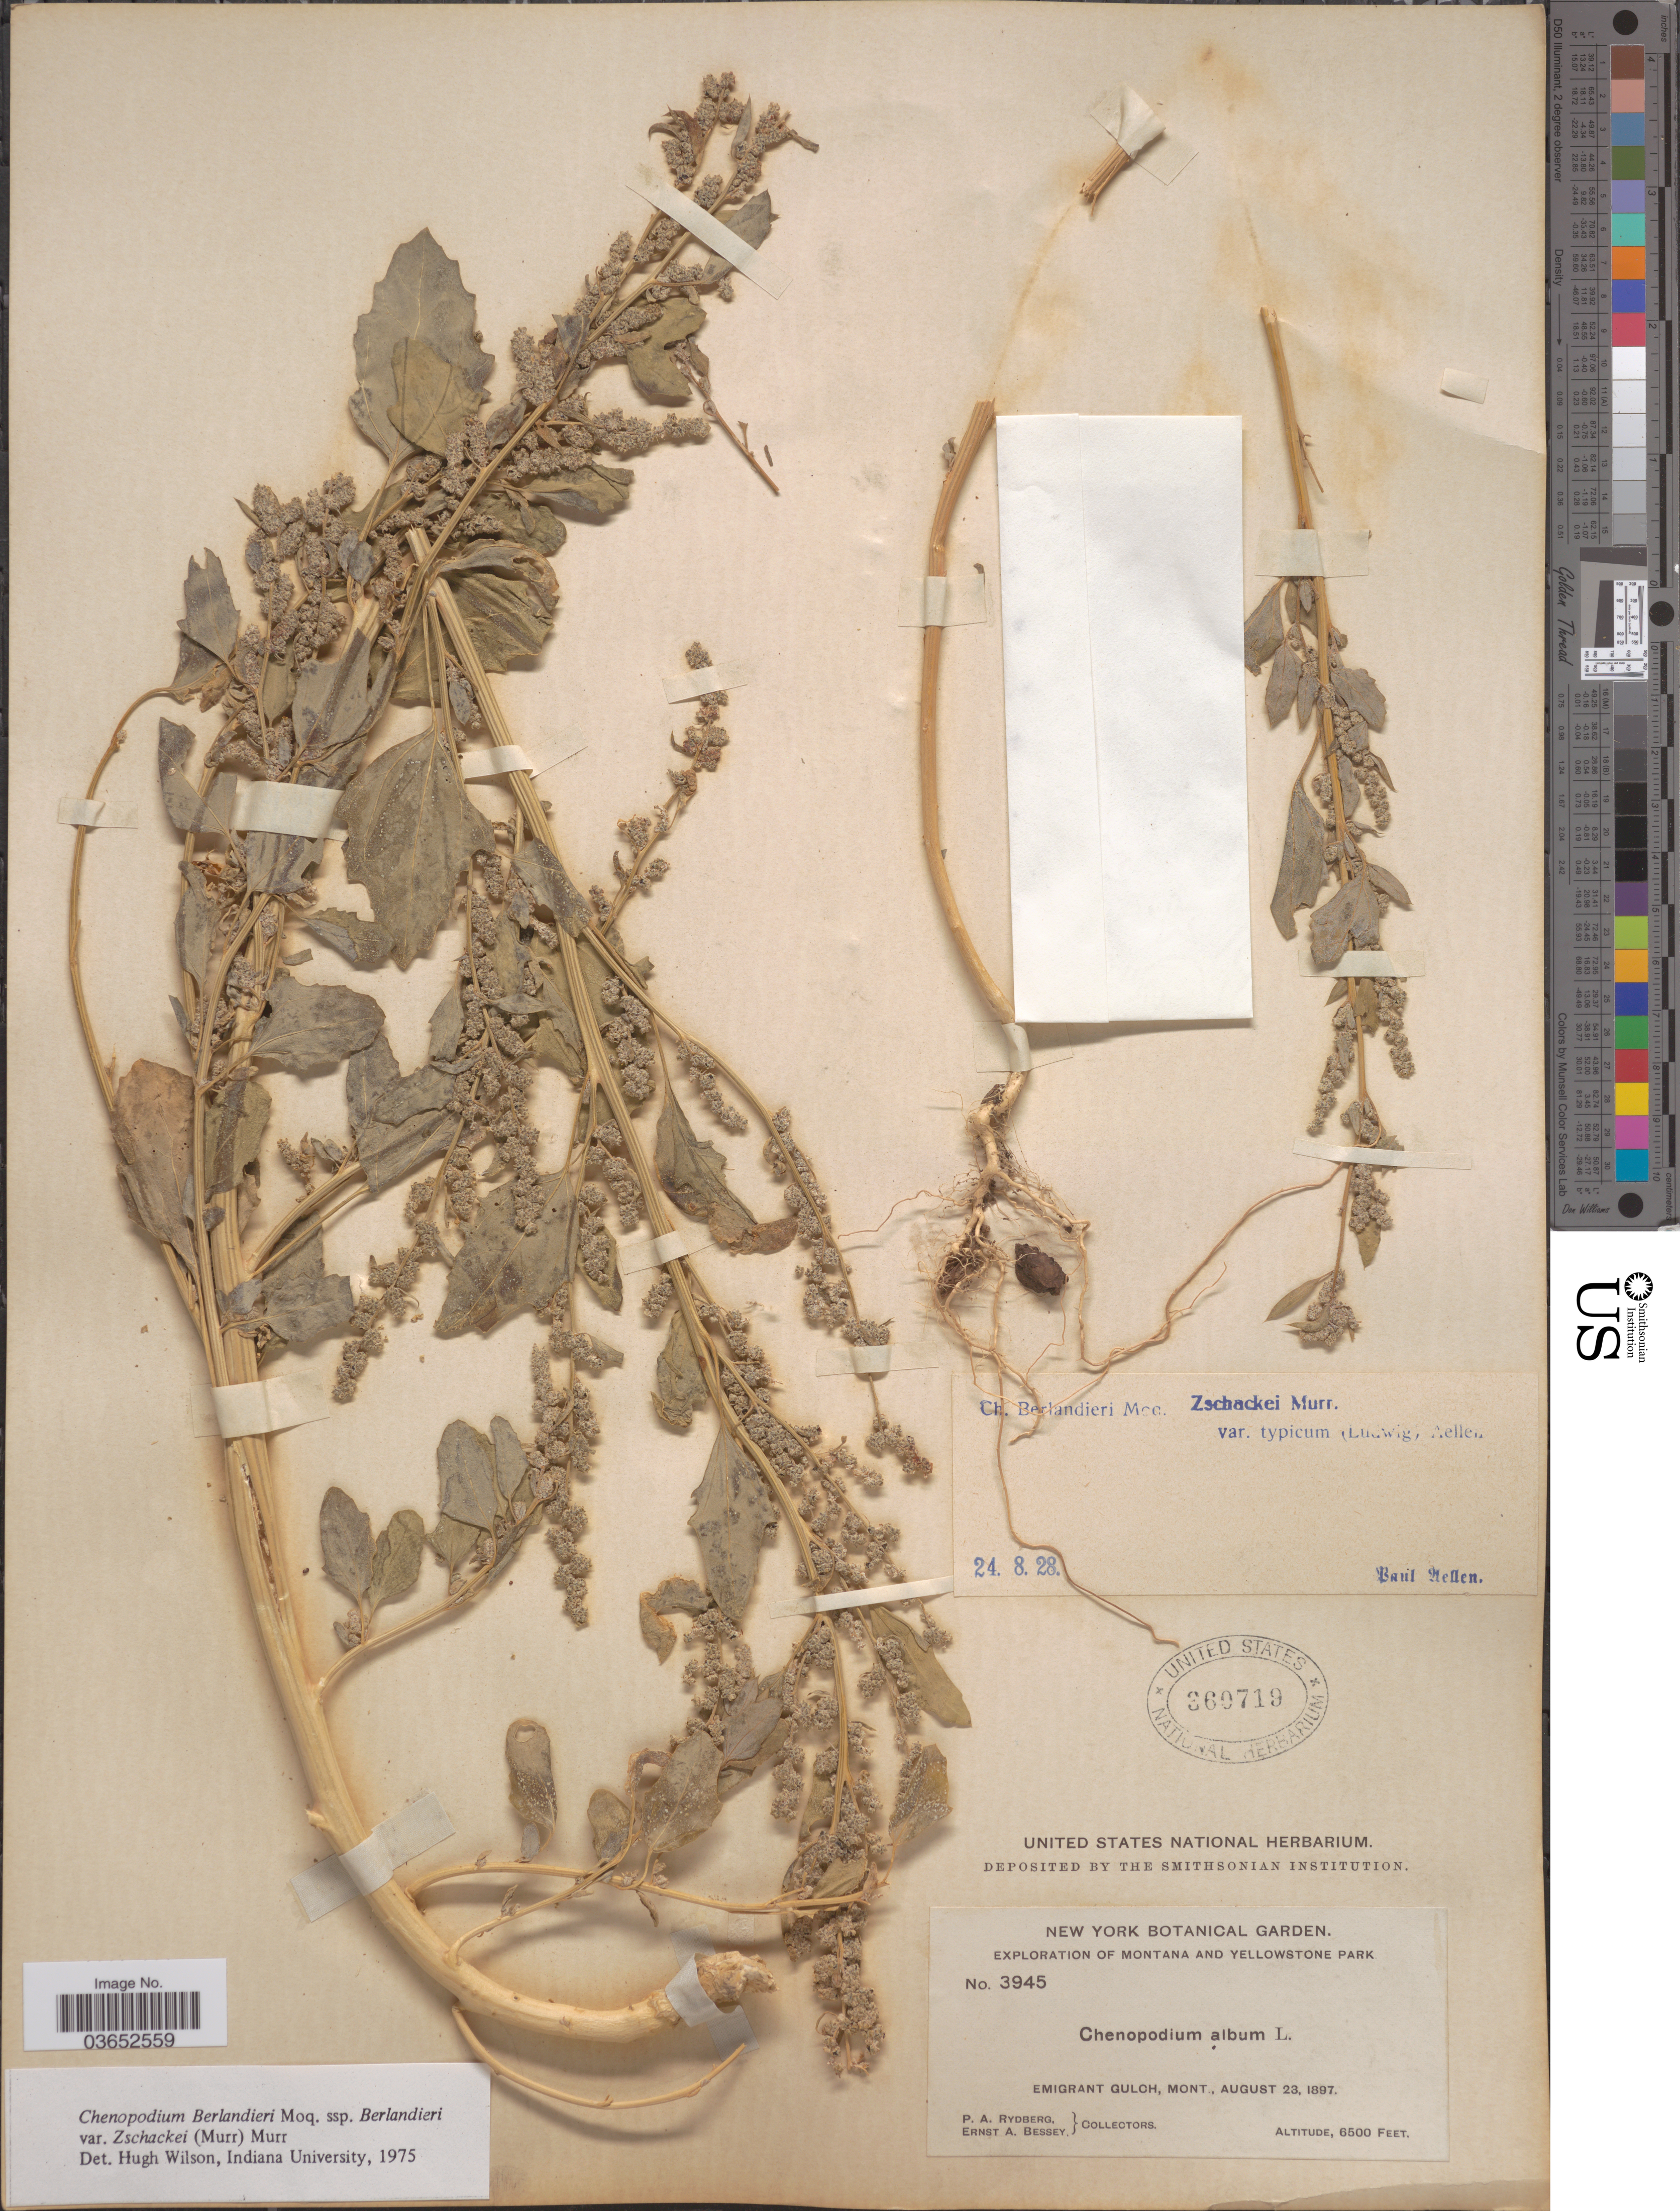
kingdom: Plantae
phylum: Tracheophyta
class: Magnoliopsida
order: Caryophyllales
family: Amaranthaceae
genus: Chenopodium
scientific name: Chenopodium berlandieri var. typicum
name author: A. Ludw. ex Graebn.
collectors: P. A. Rydberg & E. A. Bessey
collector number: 3945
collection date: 1897-08-23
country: United States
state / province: Montana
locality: Yellowstone Park. Emigrant Gulch.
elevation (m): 1981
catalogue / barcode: US 360719